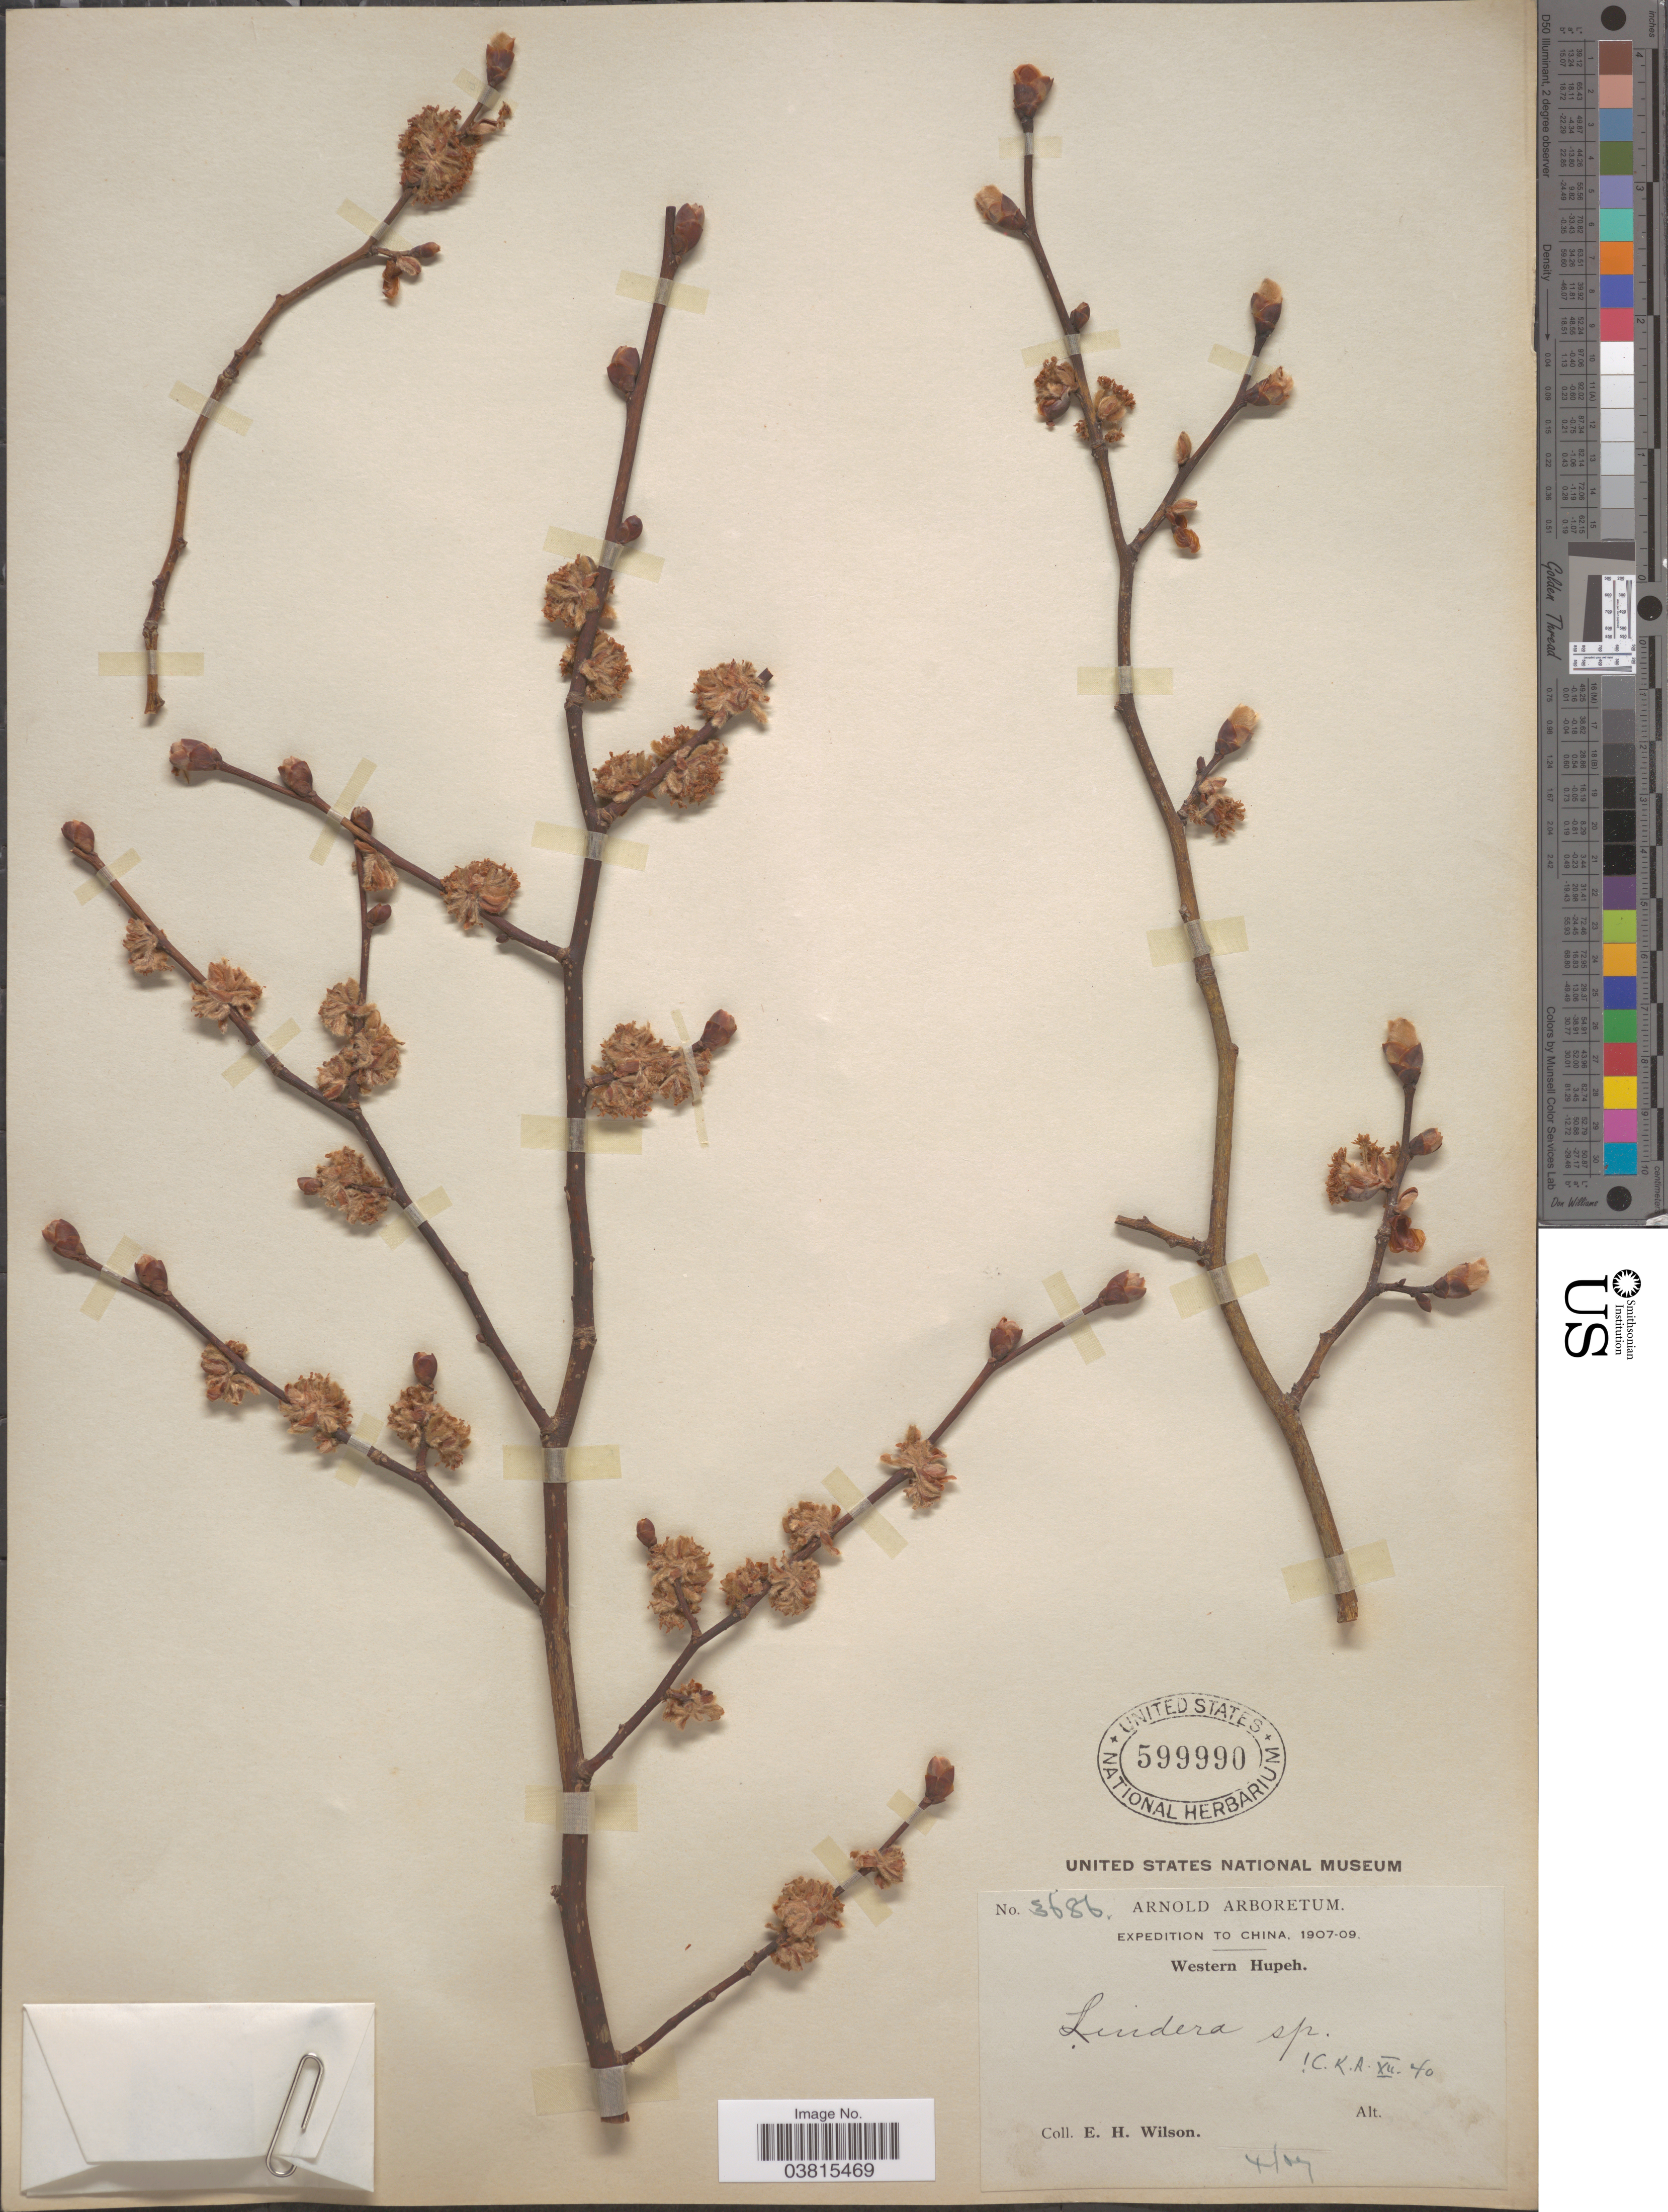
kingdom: Plantae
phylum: Tracheophyta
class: Magnoliopsida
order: Laurales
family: Lauraceae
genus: Lindera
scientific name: Lindera sp.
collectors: E. Wilson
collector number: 3686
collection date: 1907-04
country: China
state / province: Hubei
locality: Western Hupeh.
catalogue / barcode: US 599990